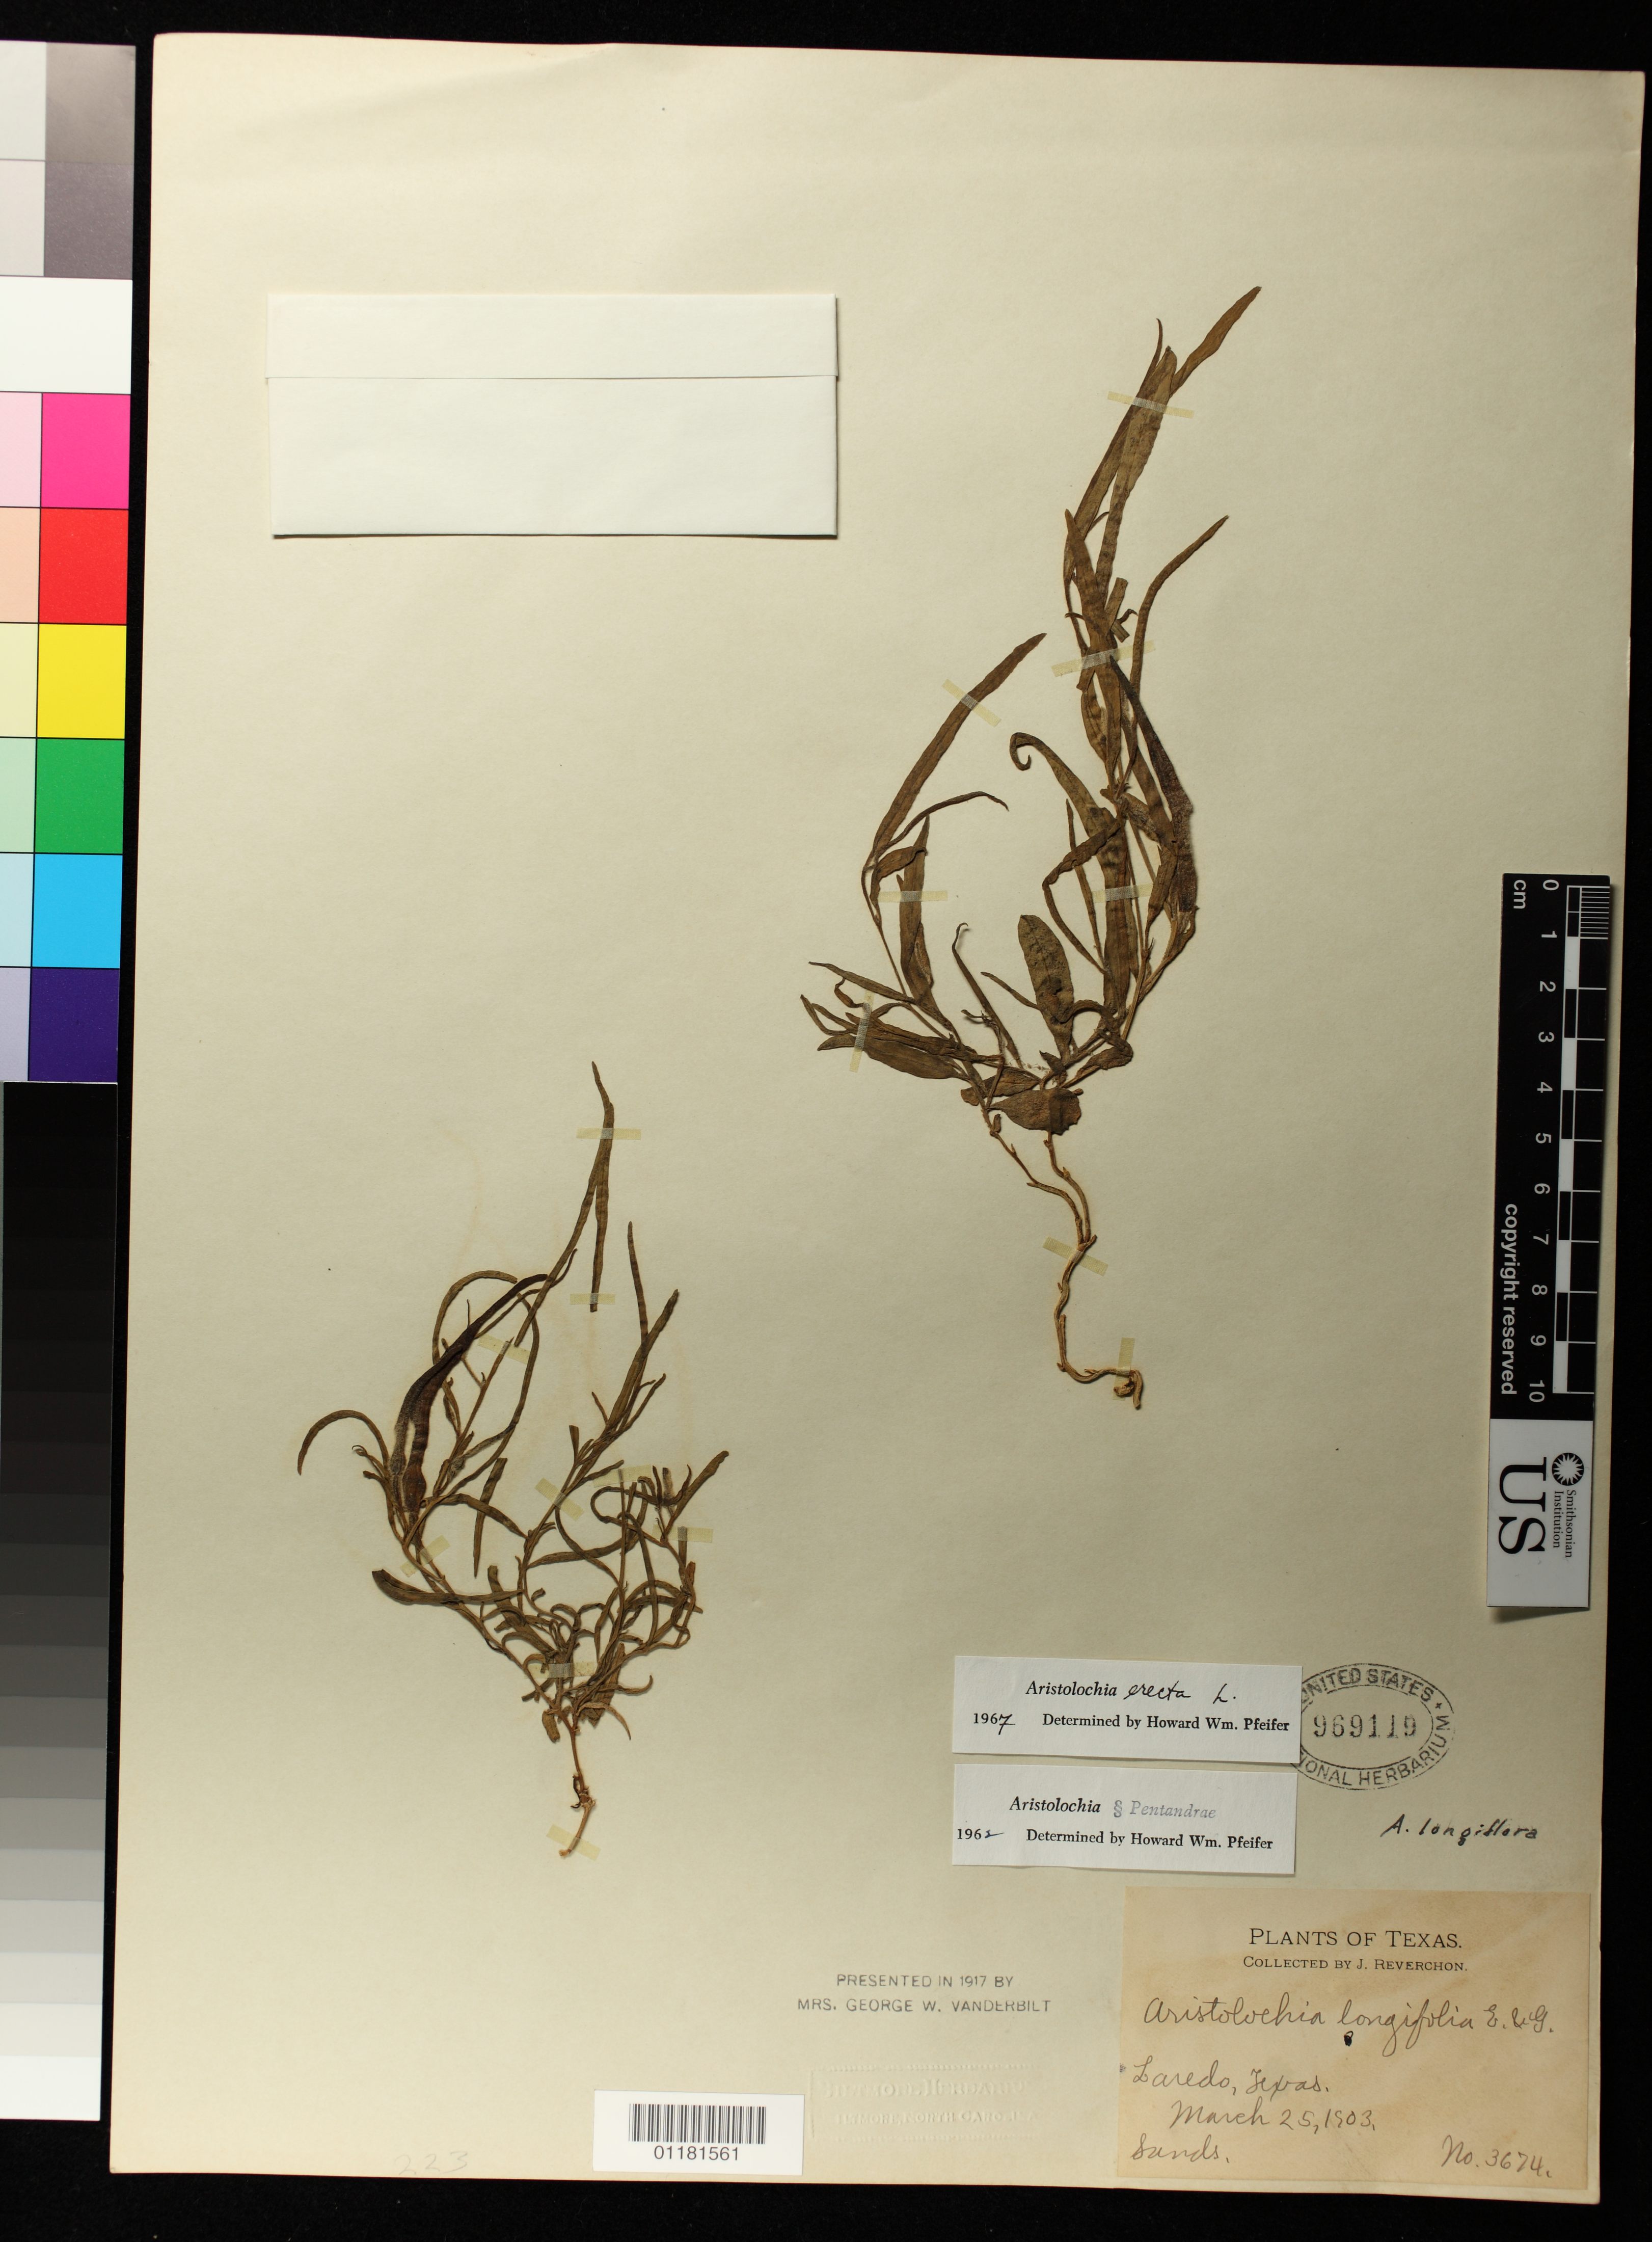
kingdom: Plantae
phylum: Tracheophyta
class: Magnoliopsida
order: Piperales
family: Aristolochiaceae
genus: Aristolochia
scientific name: Aristolochia erecta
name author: L.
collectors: J. Reverchon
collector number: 3674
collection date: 1803-03-25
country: United States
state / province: Texas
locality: Laredo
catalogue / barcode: US 969119